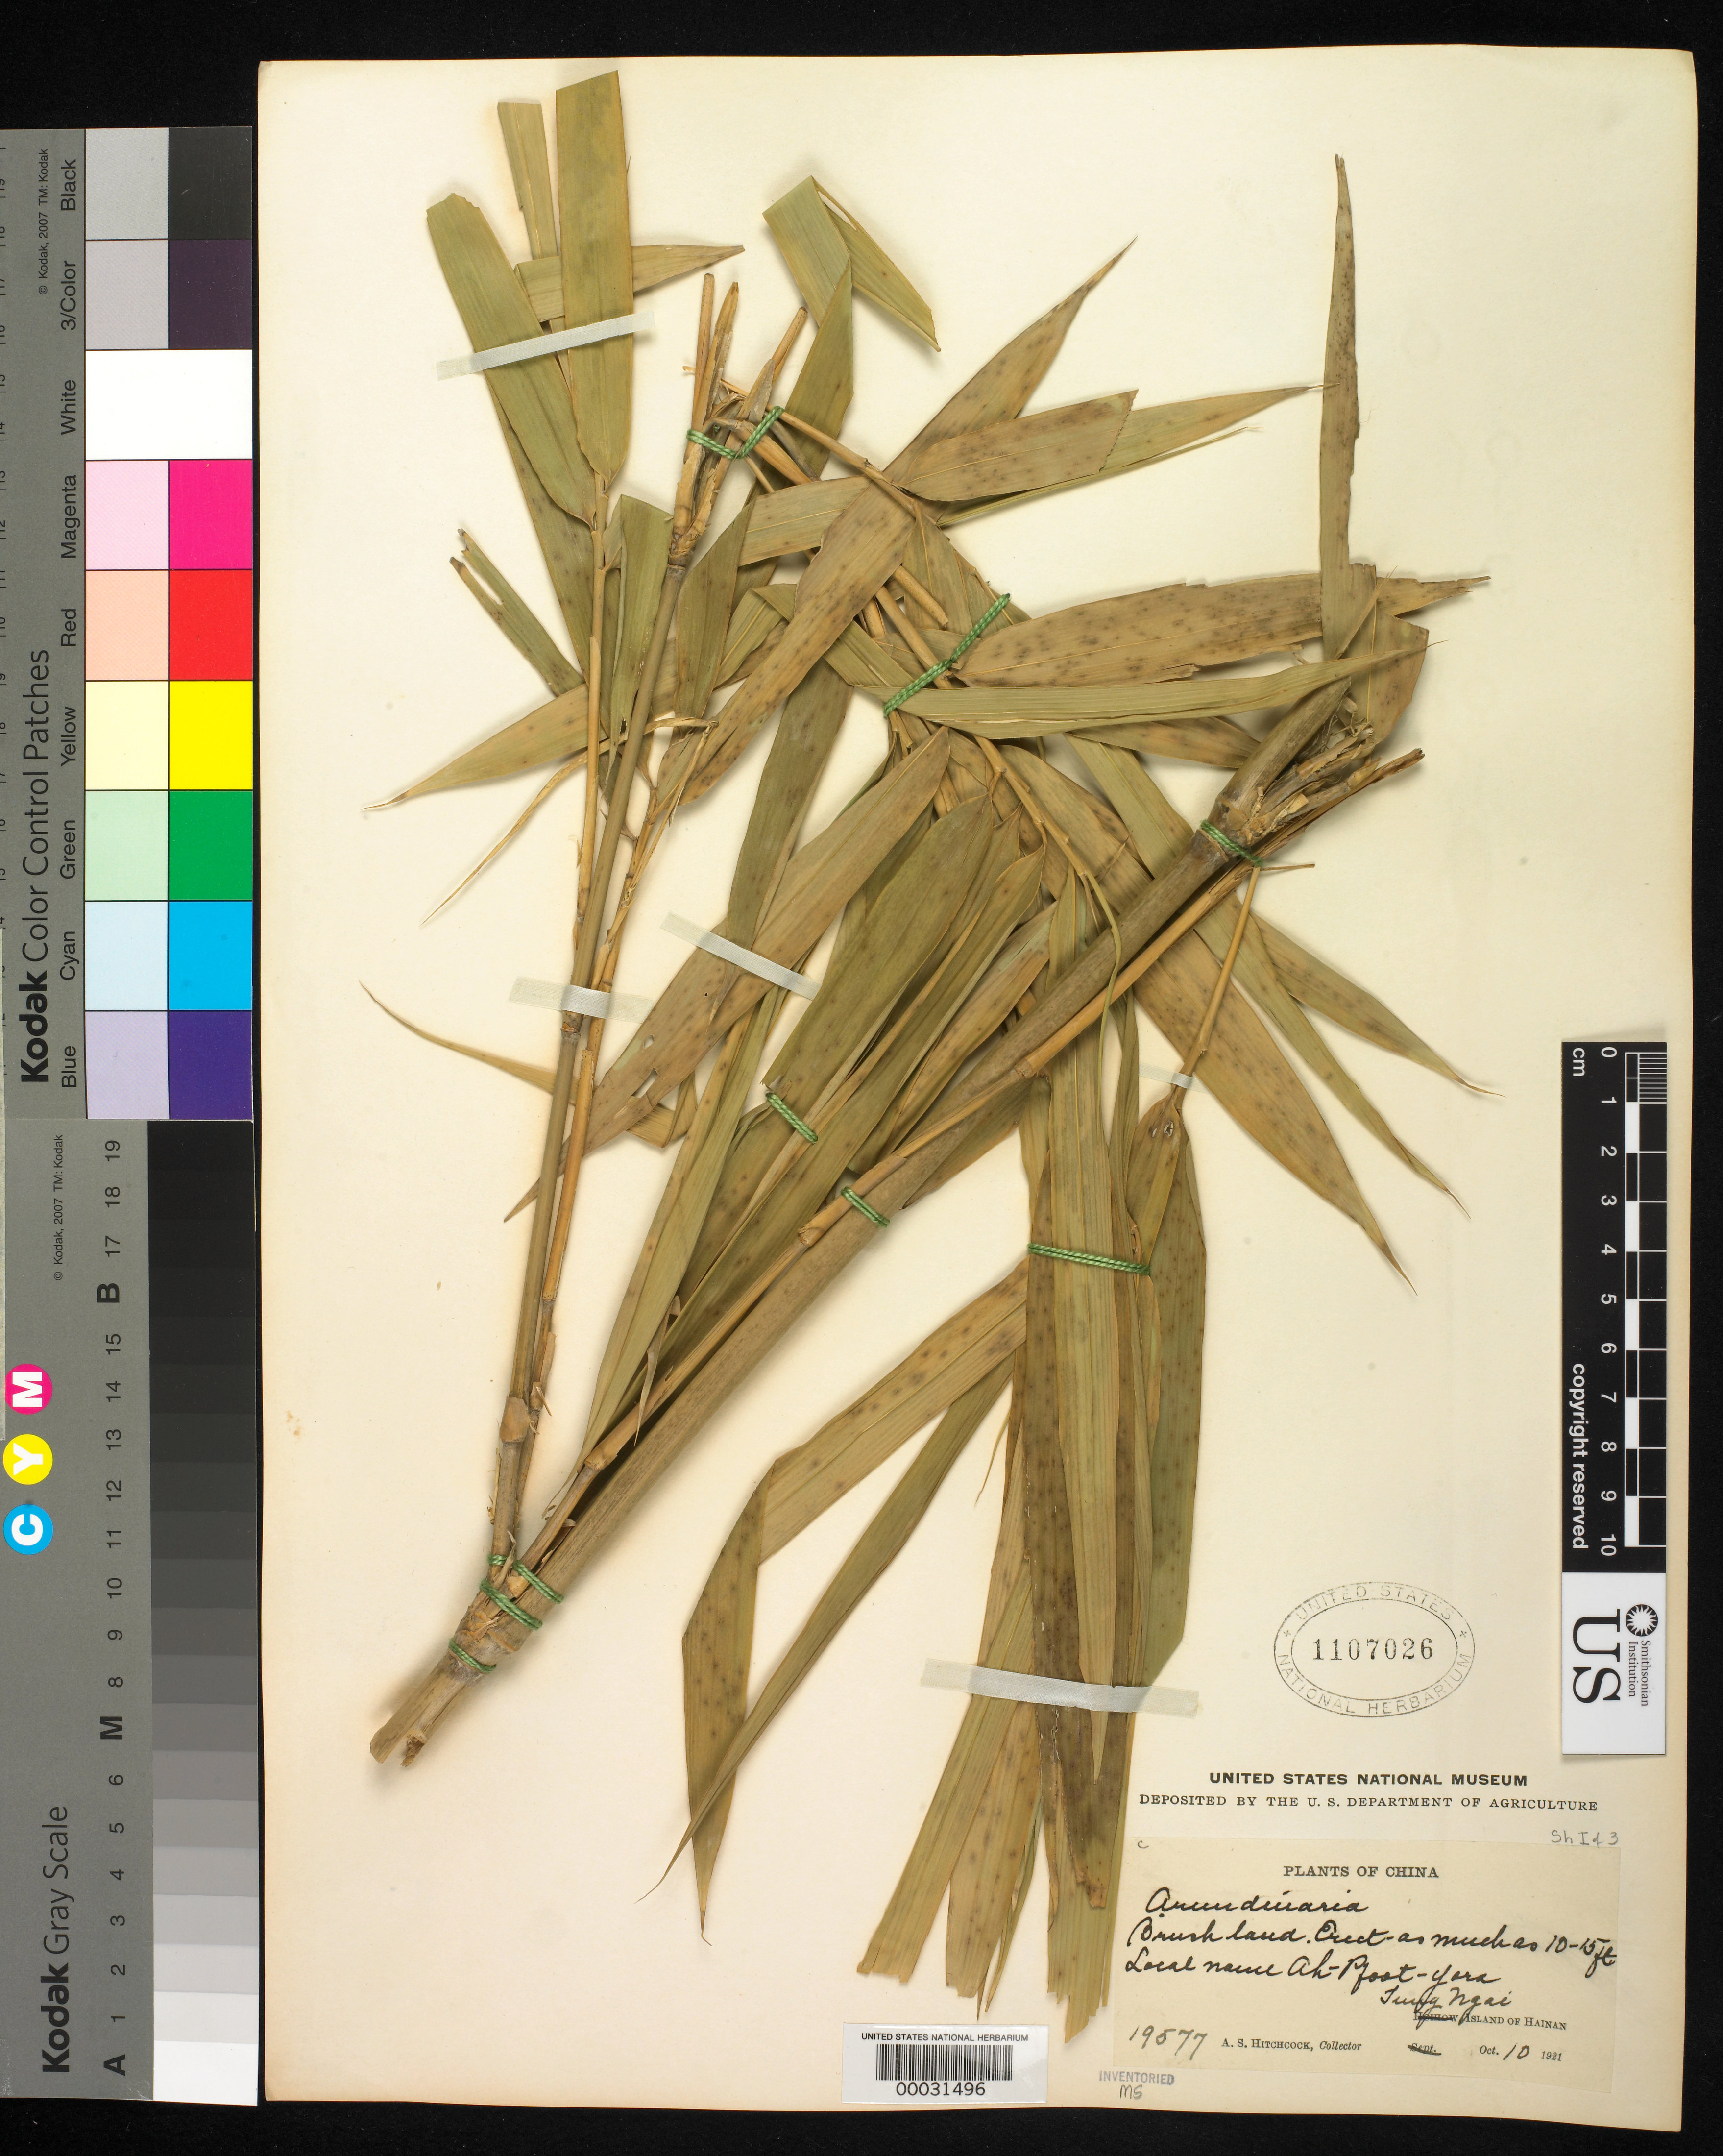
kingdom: Plantae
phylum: Tracheophyta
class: Liliopsida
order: Poales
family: Poaceae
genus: Arundinaria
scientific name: Arundinaria sp.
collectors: A. S. Hitchcock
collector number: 19577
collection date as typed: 10 Oct 1921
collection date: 1921-10-10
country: China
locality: Tung ngai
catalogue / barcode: US 1107026